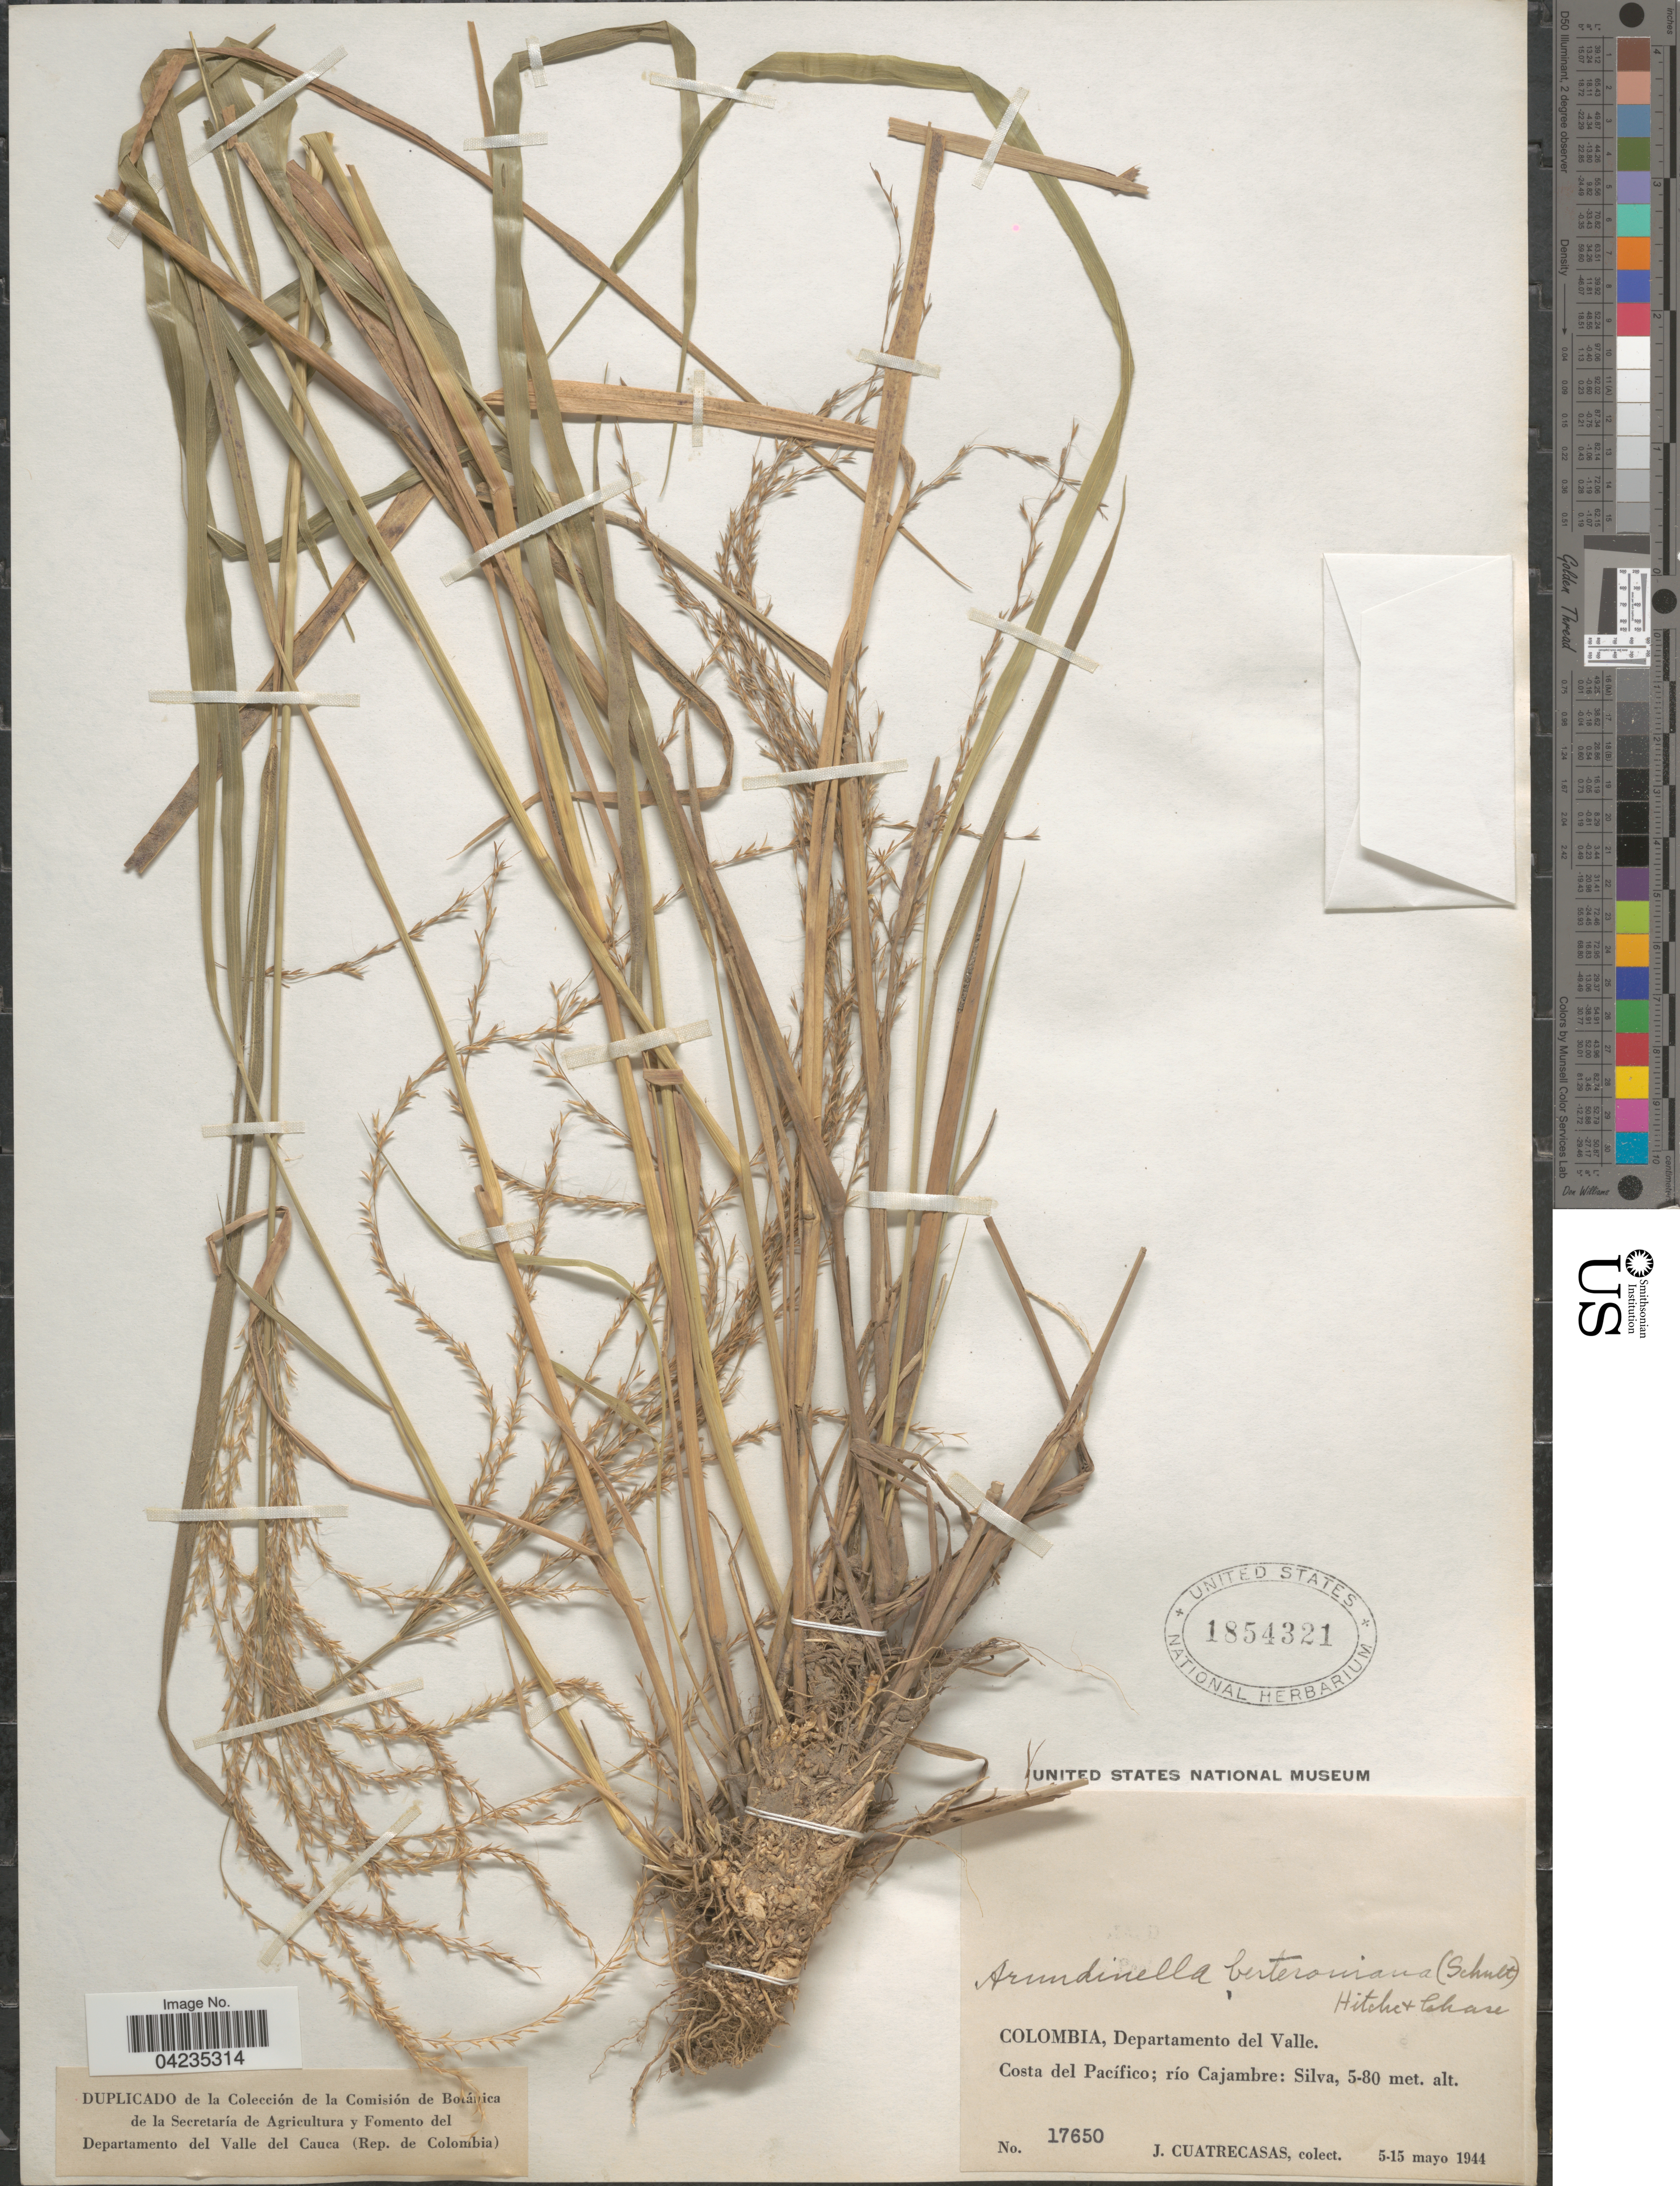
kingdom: Plantae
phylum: Tracheophyta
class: Liliopsida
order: Poales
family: Poaceae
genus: Arundinella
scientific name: Arundinella berteroniana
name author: (Schult.) Hitchc. & Chase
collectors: J. Cuatrecasas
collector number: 17650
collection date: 1944-05-05/1944-05-15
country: Colombia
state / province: Valle del Cauca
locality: Departamento del Valle. Costa del Pacífico; río Cajambre: Silva.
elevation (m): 5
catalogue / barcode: US 1854321